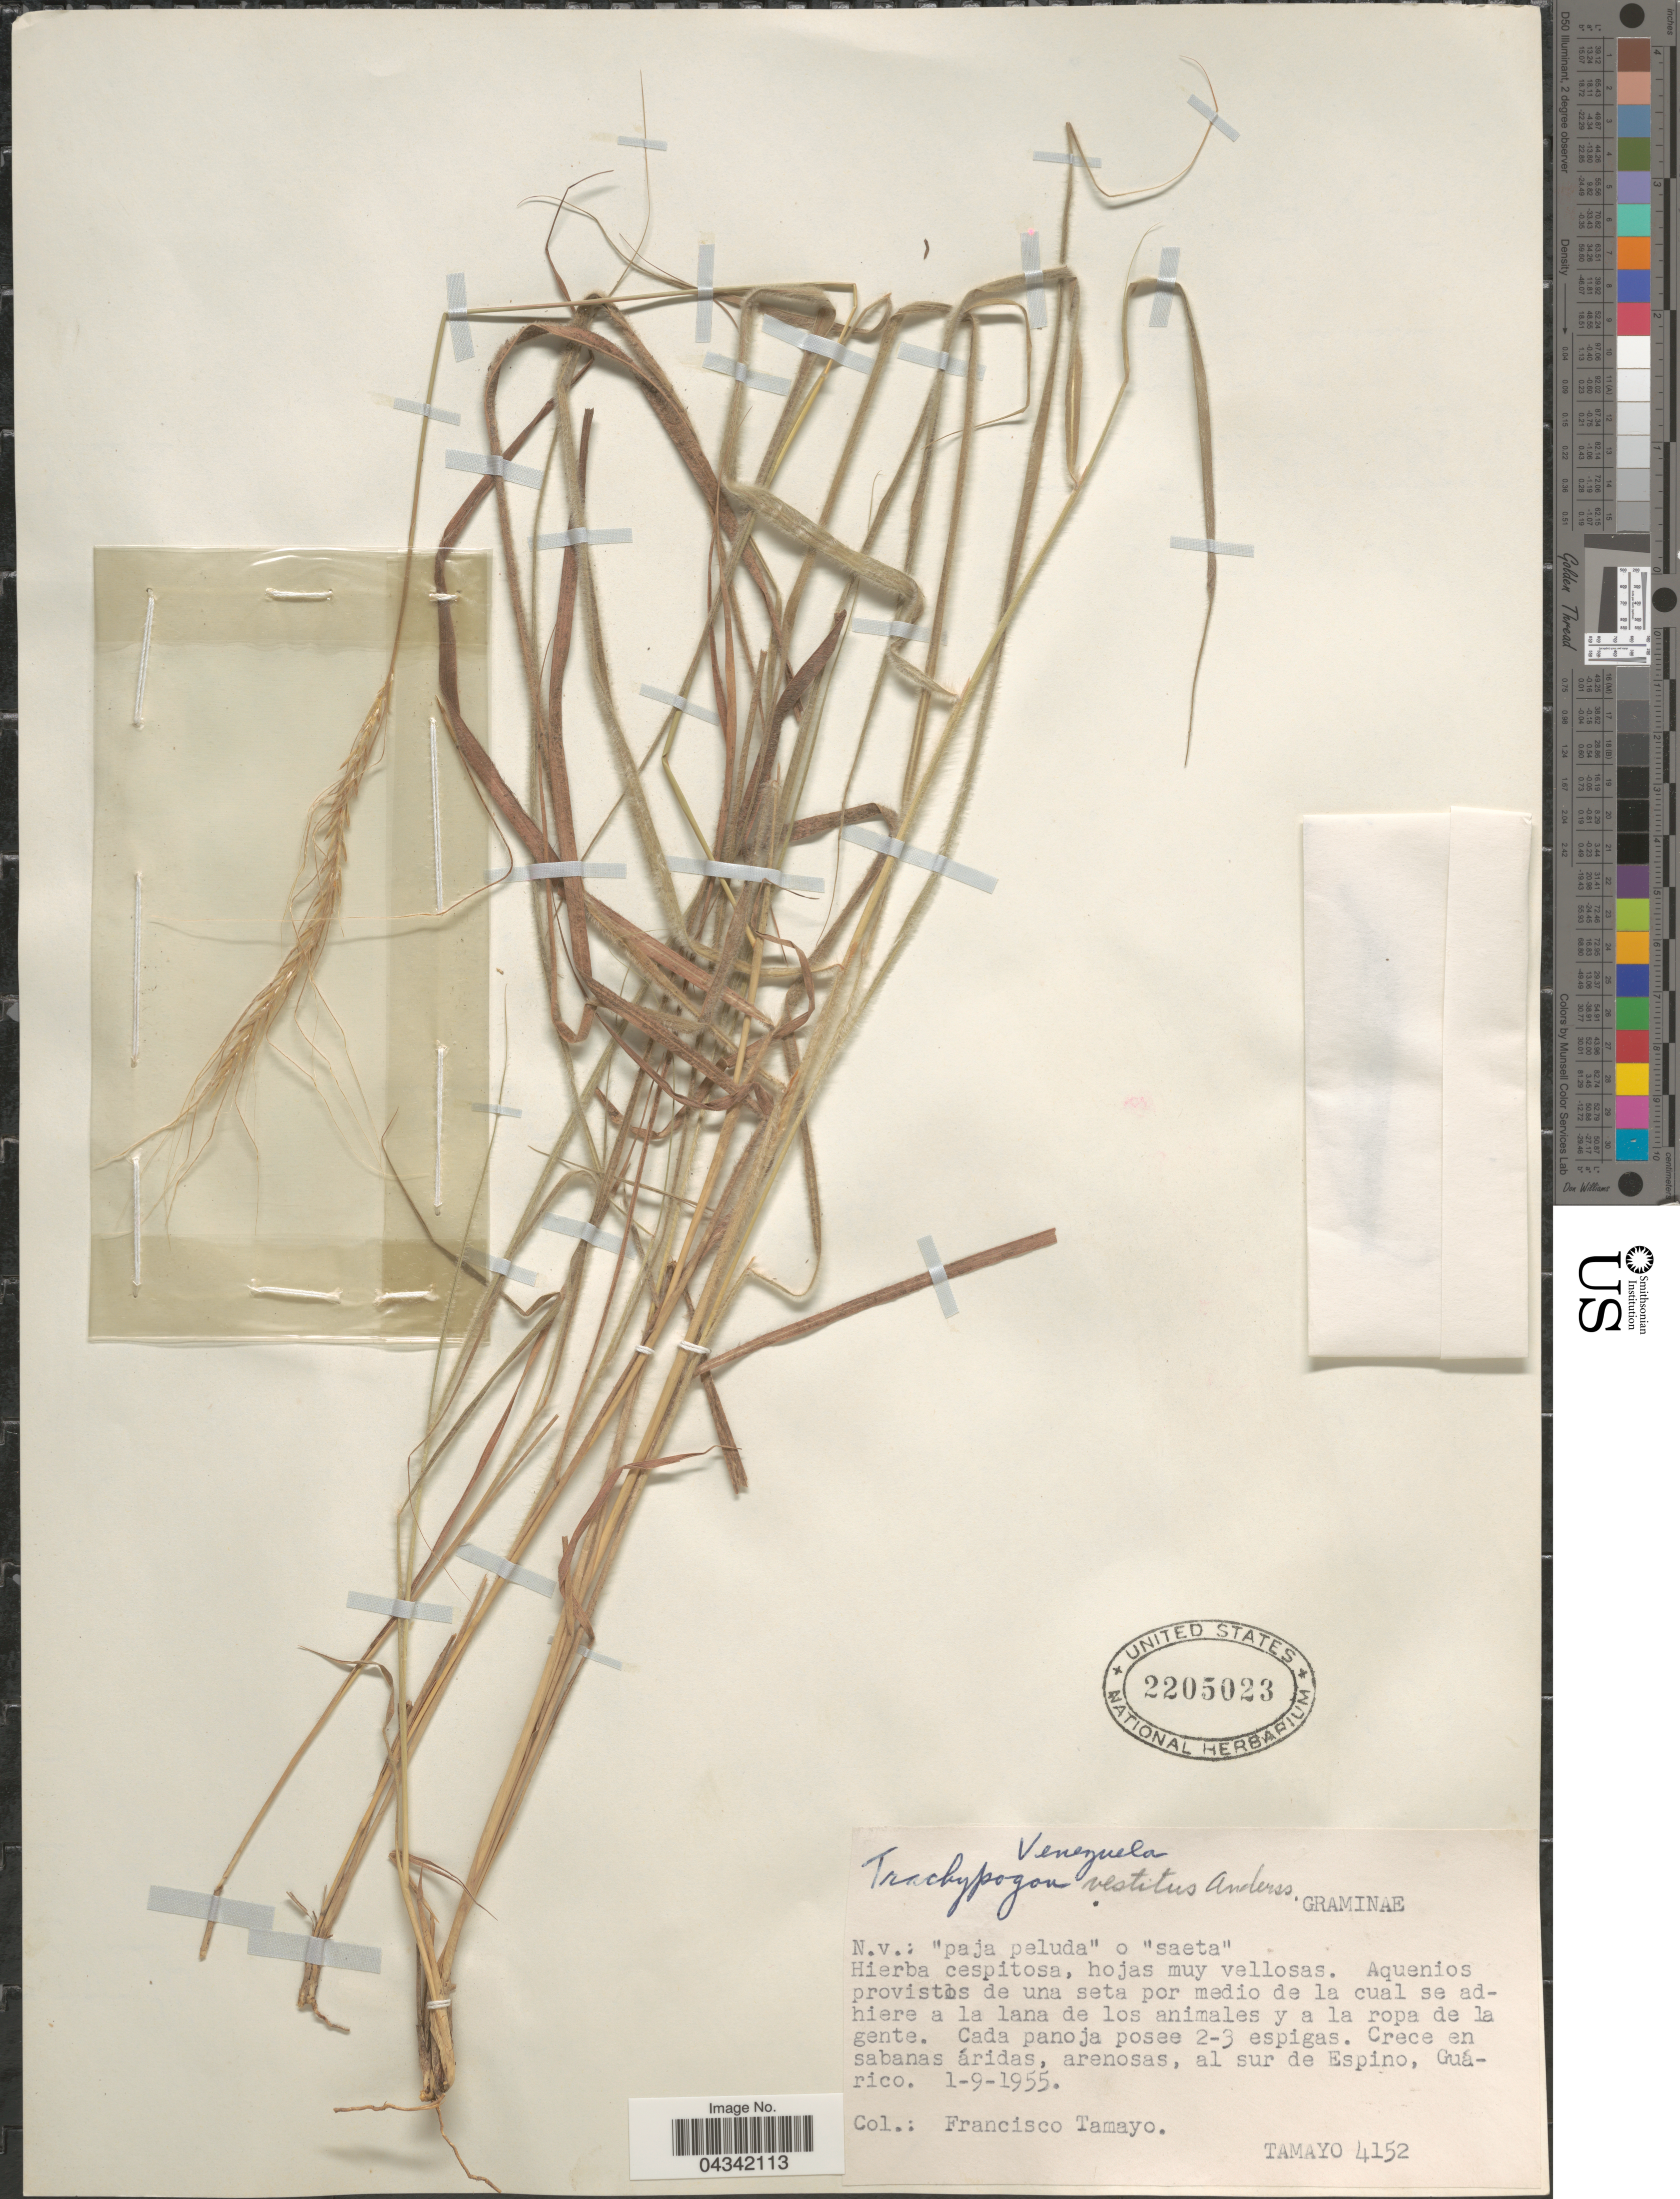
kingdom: Plantae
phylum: Tracheophyta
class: Liliopsida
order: Poales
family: Poaceae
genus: Trachypogon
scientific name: Trachypogon vestitus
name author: L. Andersson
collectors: F. Tamayo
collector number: TAMAYO 4152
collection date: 1955-09-01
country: Venezuela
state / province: Guarico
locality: Crece en sabanas áridas, arenosas, al sur de Espino.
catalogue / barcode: US 2205023